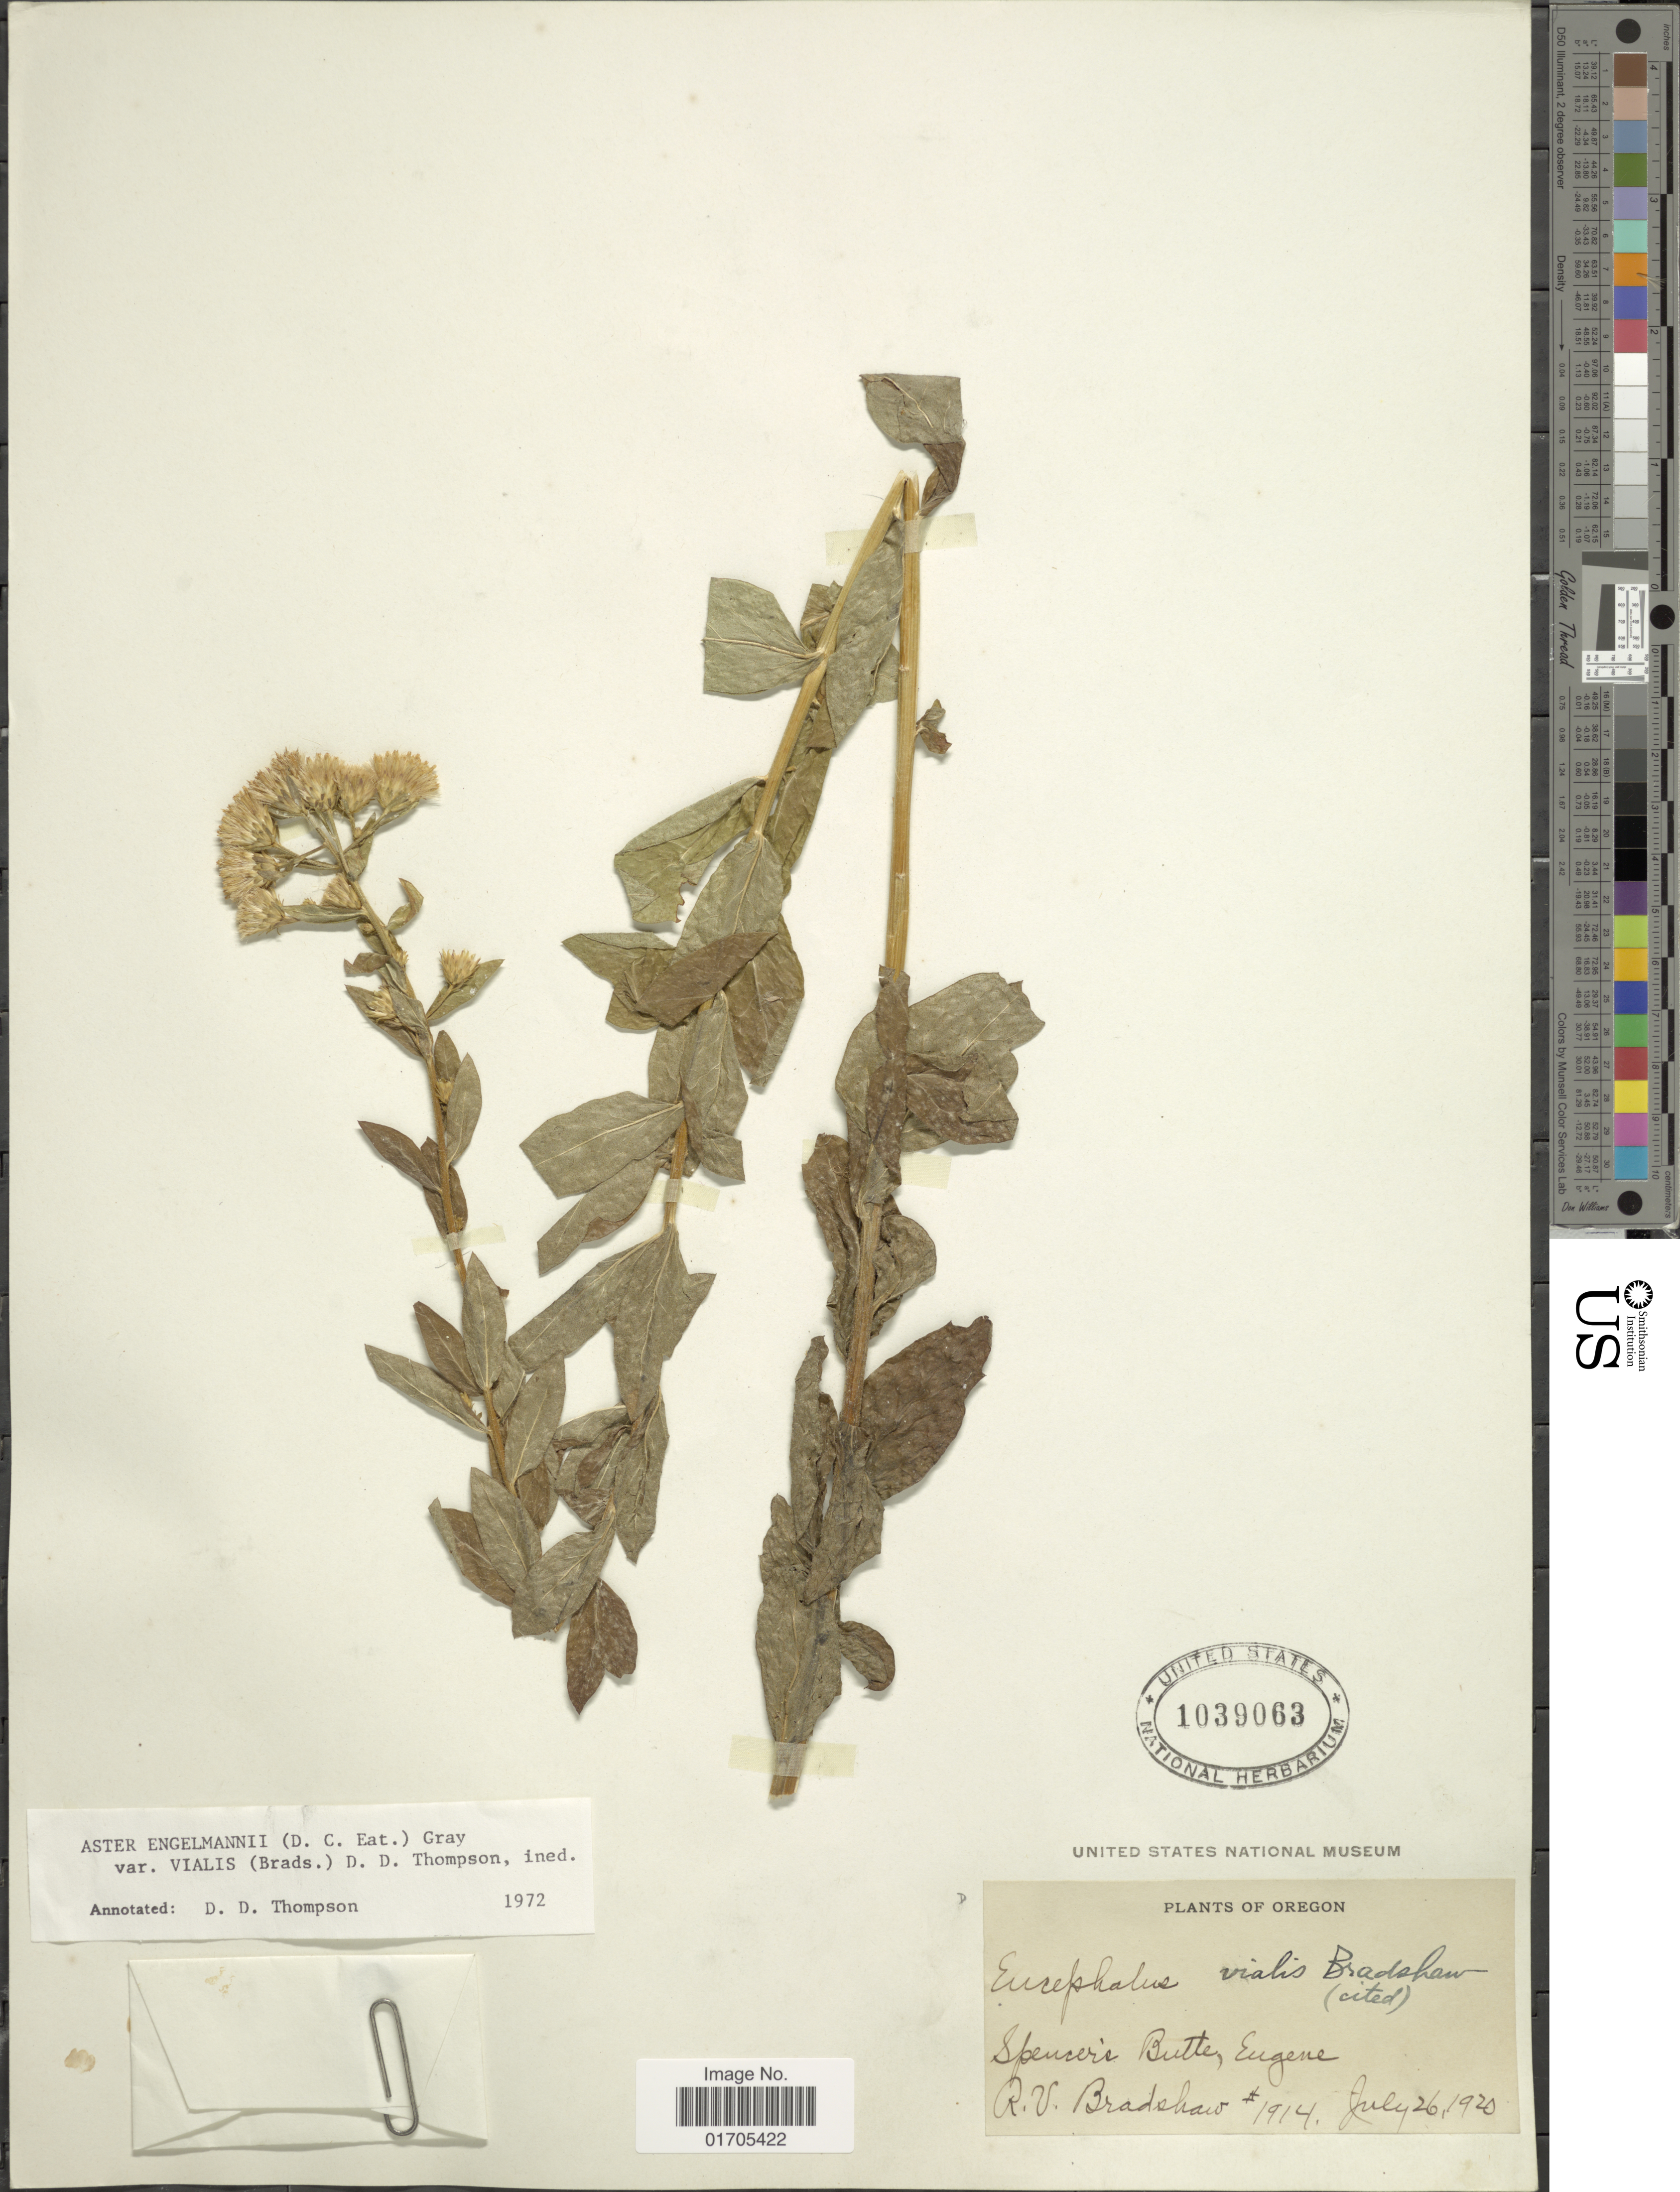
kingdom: Plantae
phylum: Tracheophyta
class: Magnoliopsida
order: Asterales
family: Asteraceae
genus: Eucephalus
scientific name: Eucephalus vialis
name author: Bradshaw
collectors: R. Bradshaw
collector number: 1914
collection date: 1920-07-26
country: United States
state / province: Oregon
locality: Oregon. Spencer's Butte, Eugene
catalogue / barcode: US 1039063